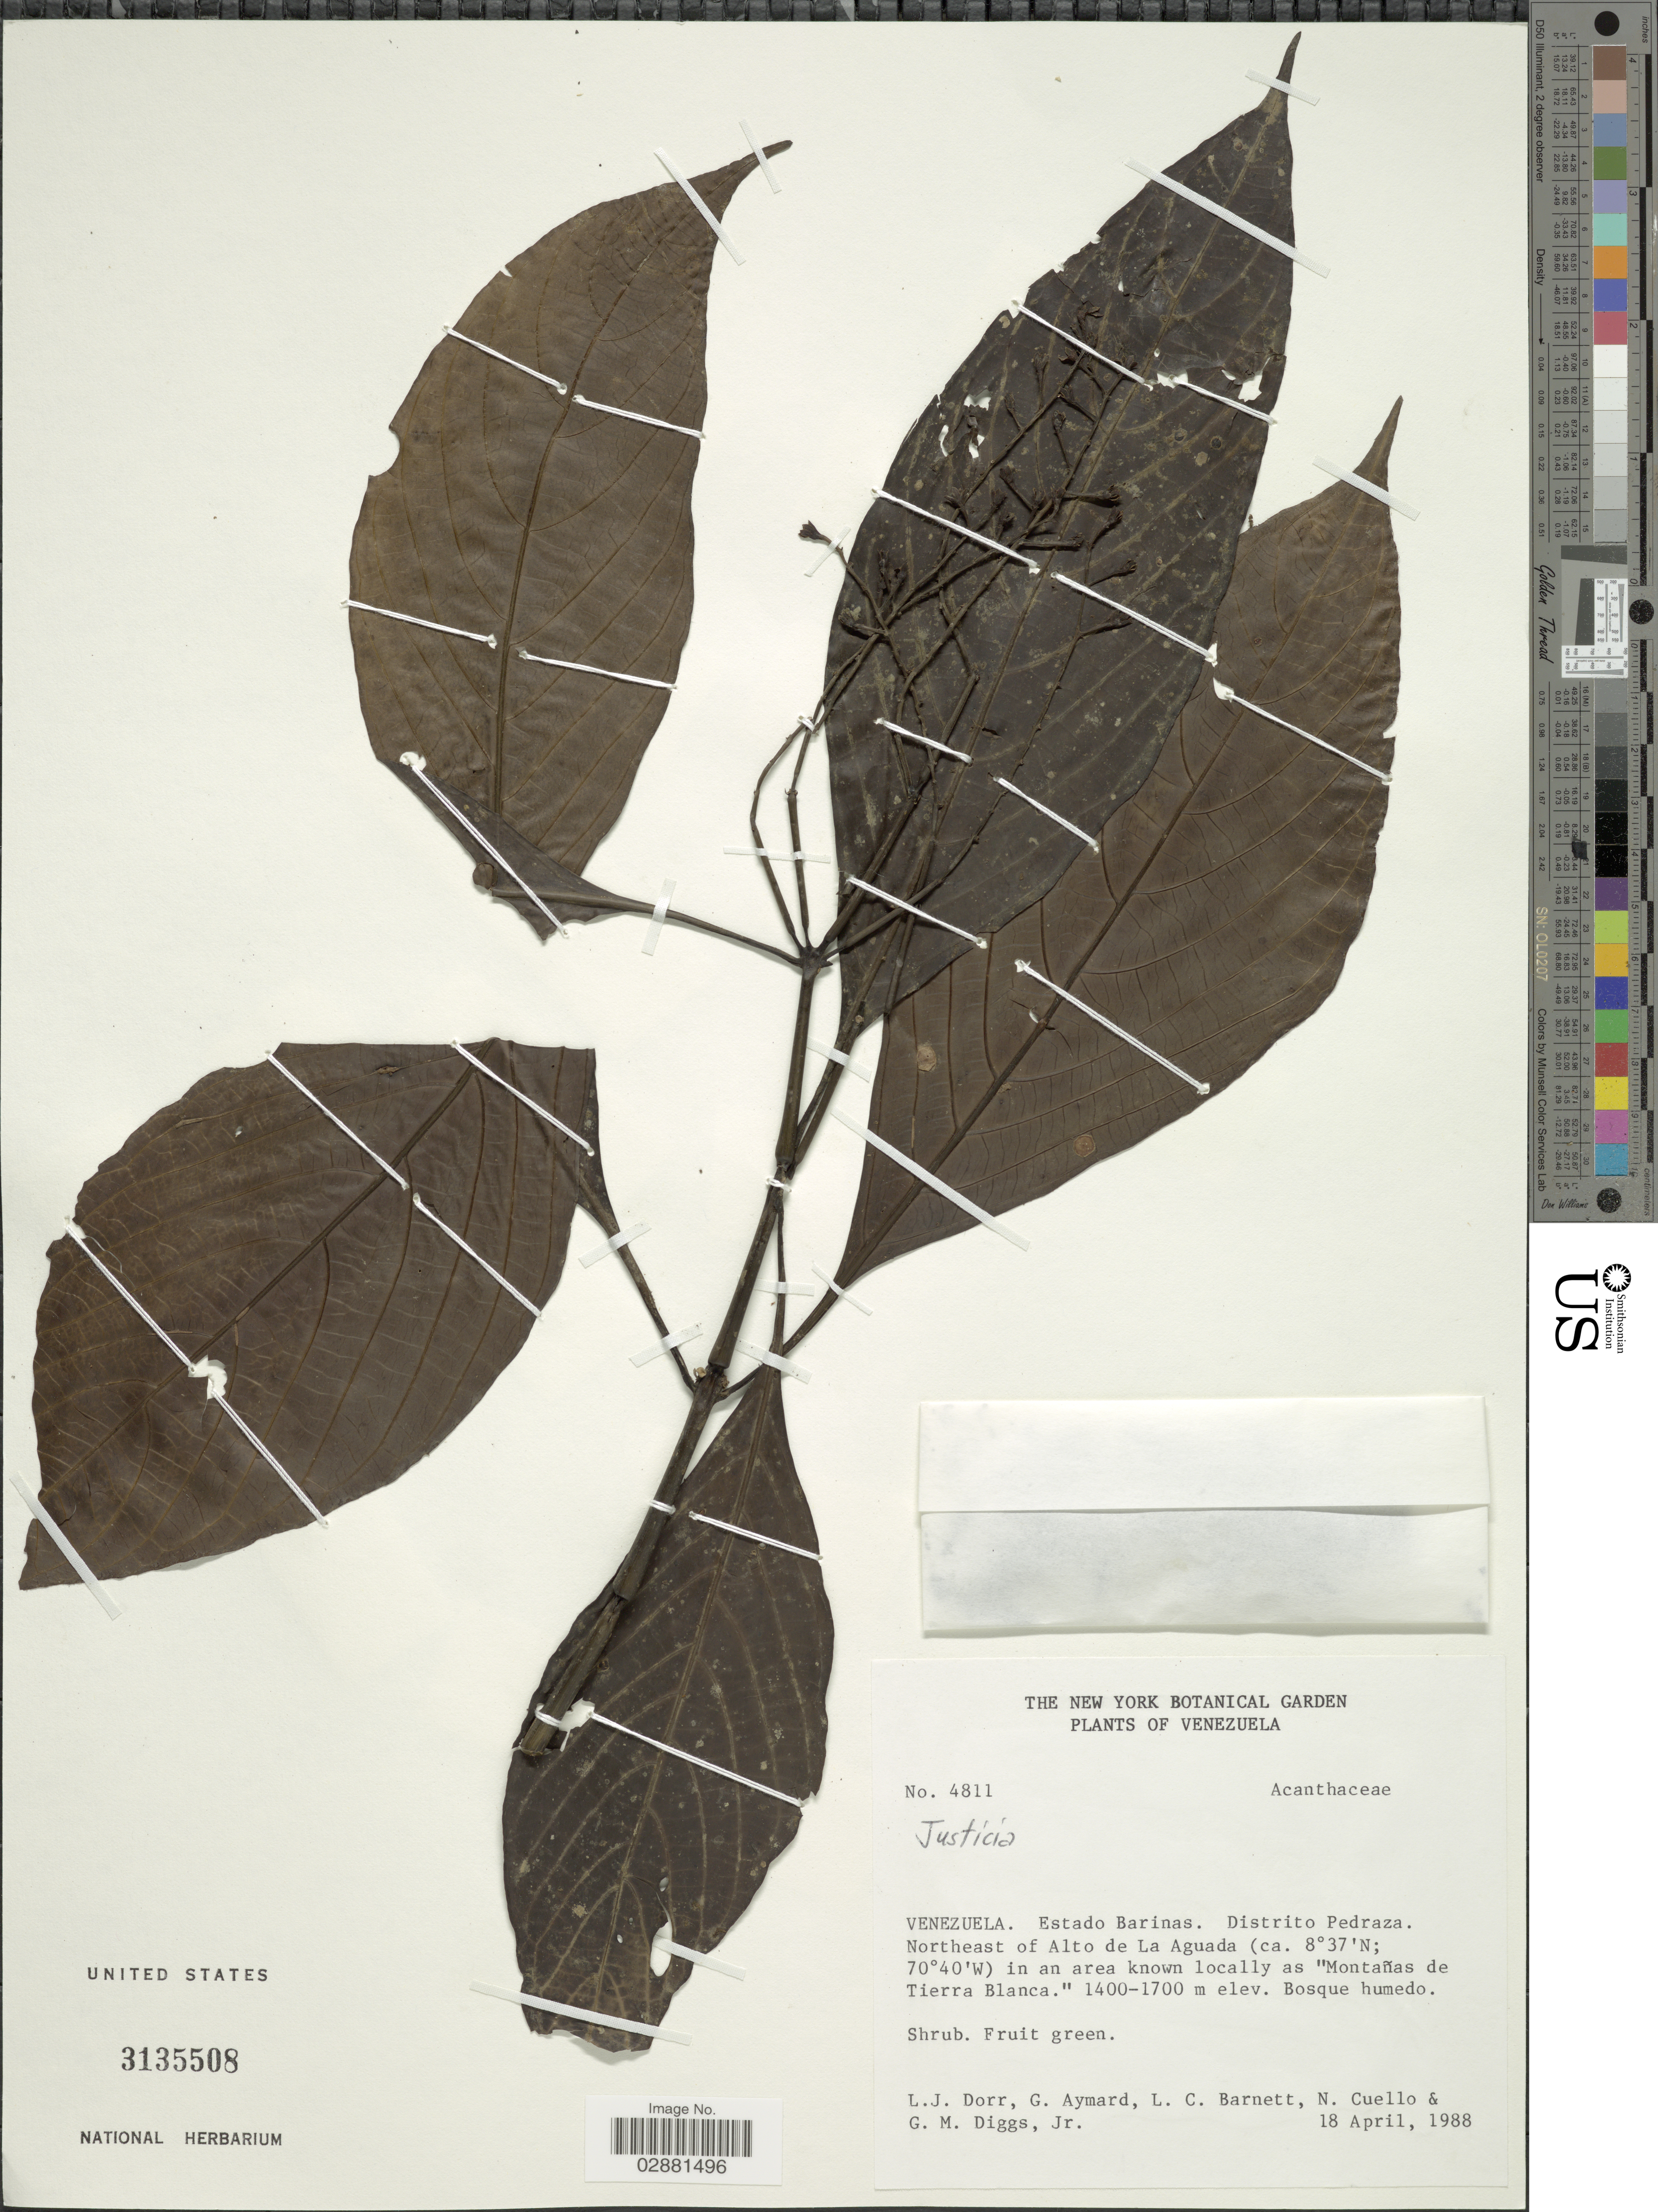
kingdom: Plantae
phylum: Tracheophyta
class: Magnoliopsida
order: Lamiales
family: Acanthaceae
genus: Justicia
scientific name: Justicia sp.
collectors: L. J. Dorr, G. A. Aymard, L. C. Barnett, N. L. Cuello & G. Diggs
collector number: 4811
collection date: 1988-04-18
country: Venezuela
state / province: Barinas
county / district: Pedraza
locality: NE of Alto de La Aguada in an area known locally as 'Montañas de Tierra Blanca"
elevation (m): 1400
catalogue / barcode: US 3135508